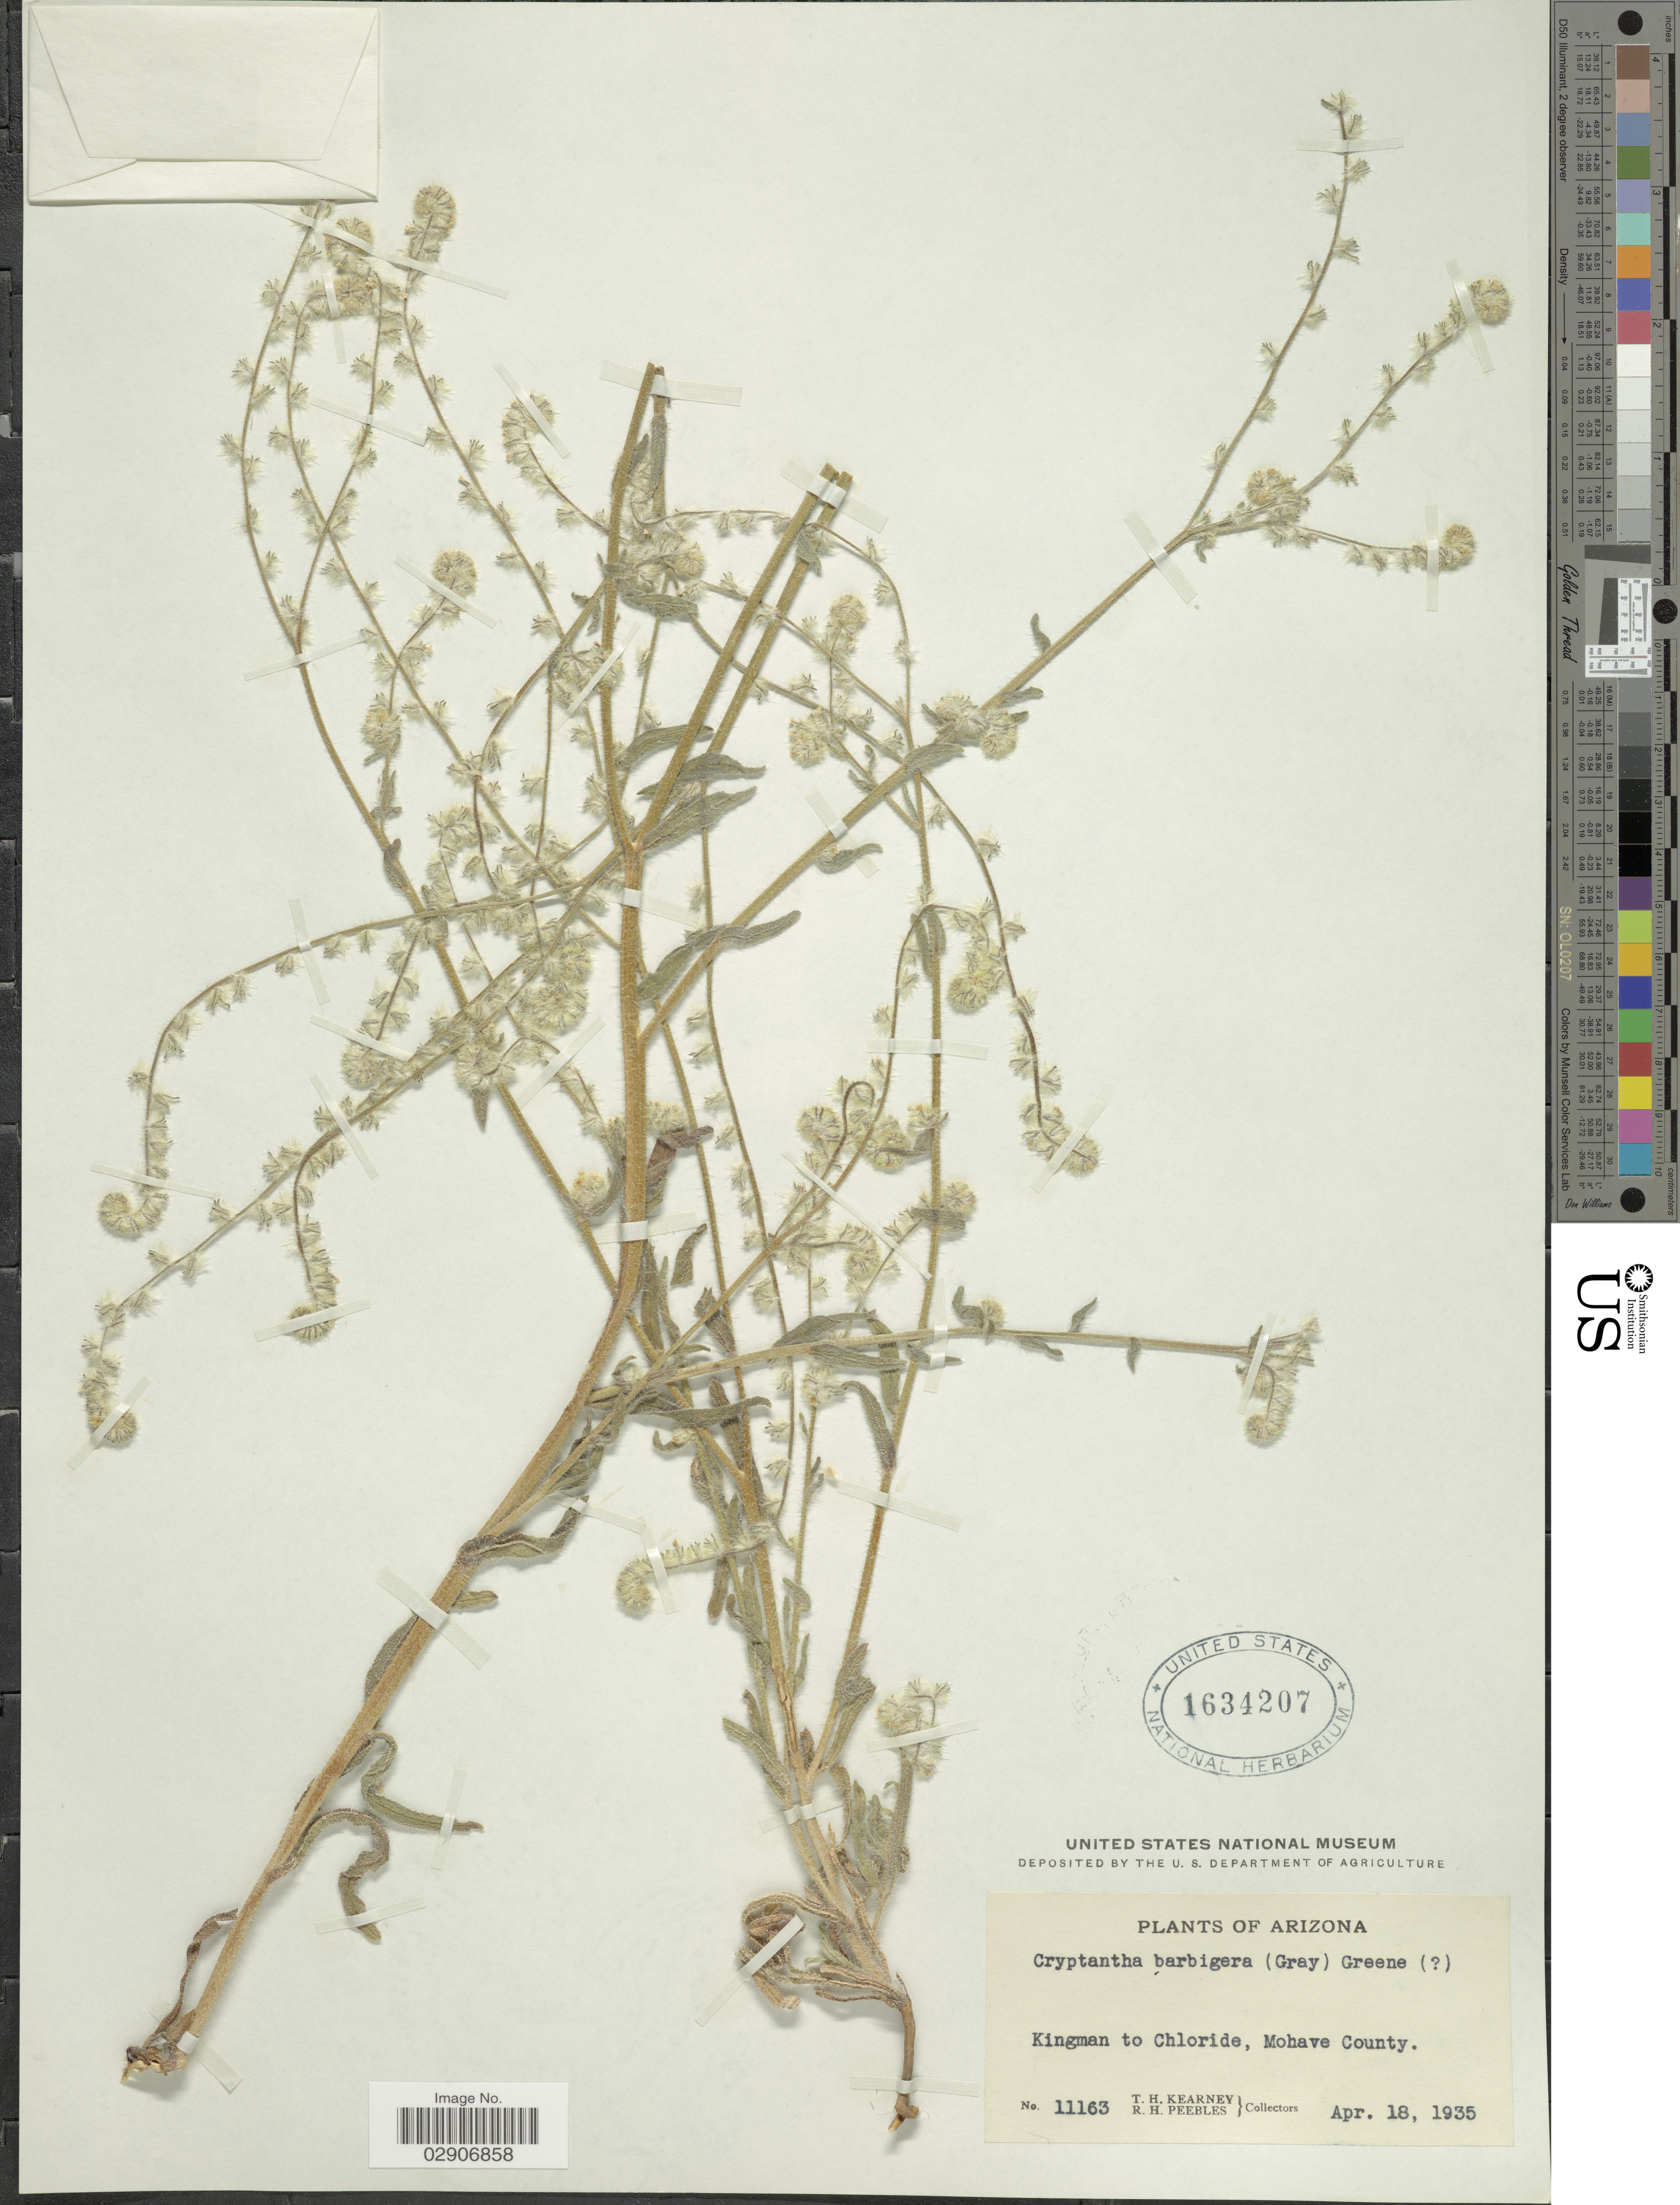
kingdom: Plantae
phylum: Tracheophyta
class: Magnoliopsida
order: Boraginales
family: Boraginaceae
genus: Cryptantha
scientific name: Cryptantha barbigera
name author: (A. Gray) Greene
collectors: T. H. Kearney & R. H. Peebles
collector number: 11163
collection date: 1935-04-18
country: United States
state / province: Arizona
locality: Kingman to Chloride, Mohave County.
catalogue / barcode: US 1634207